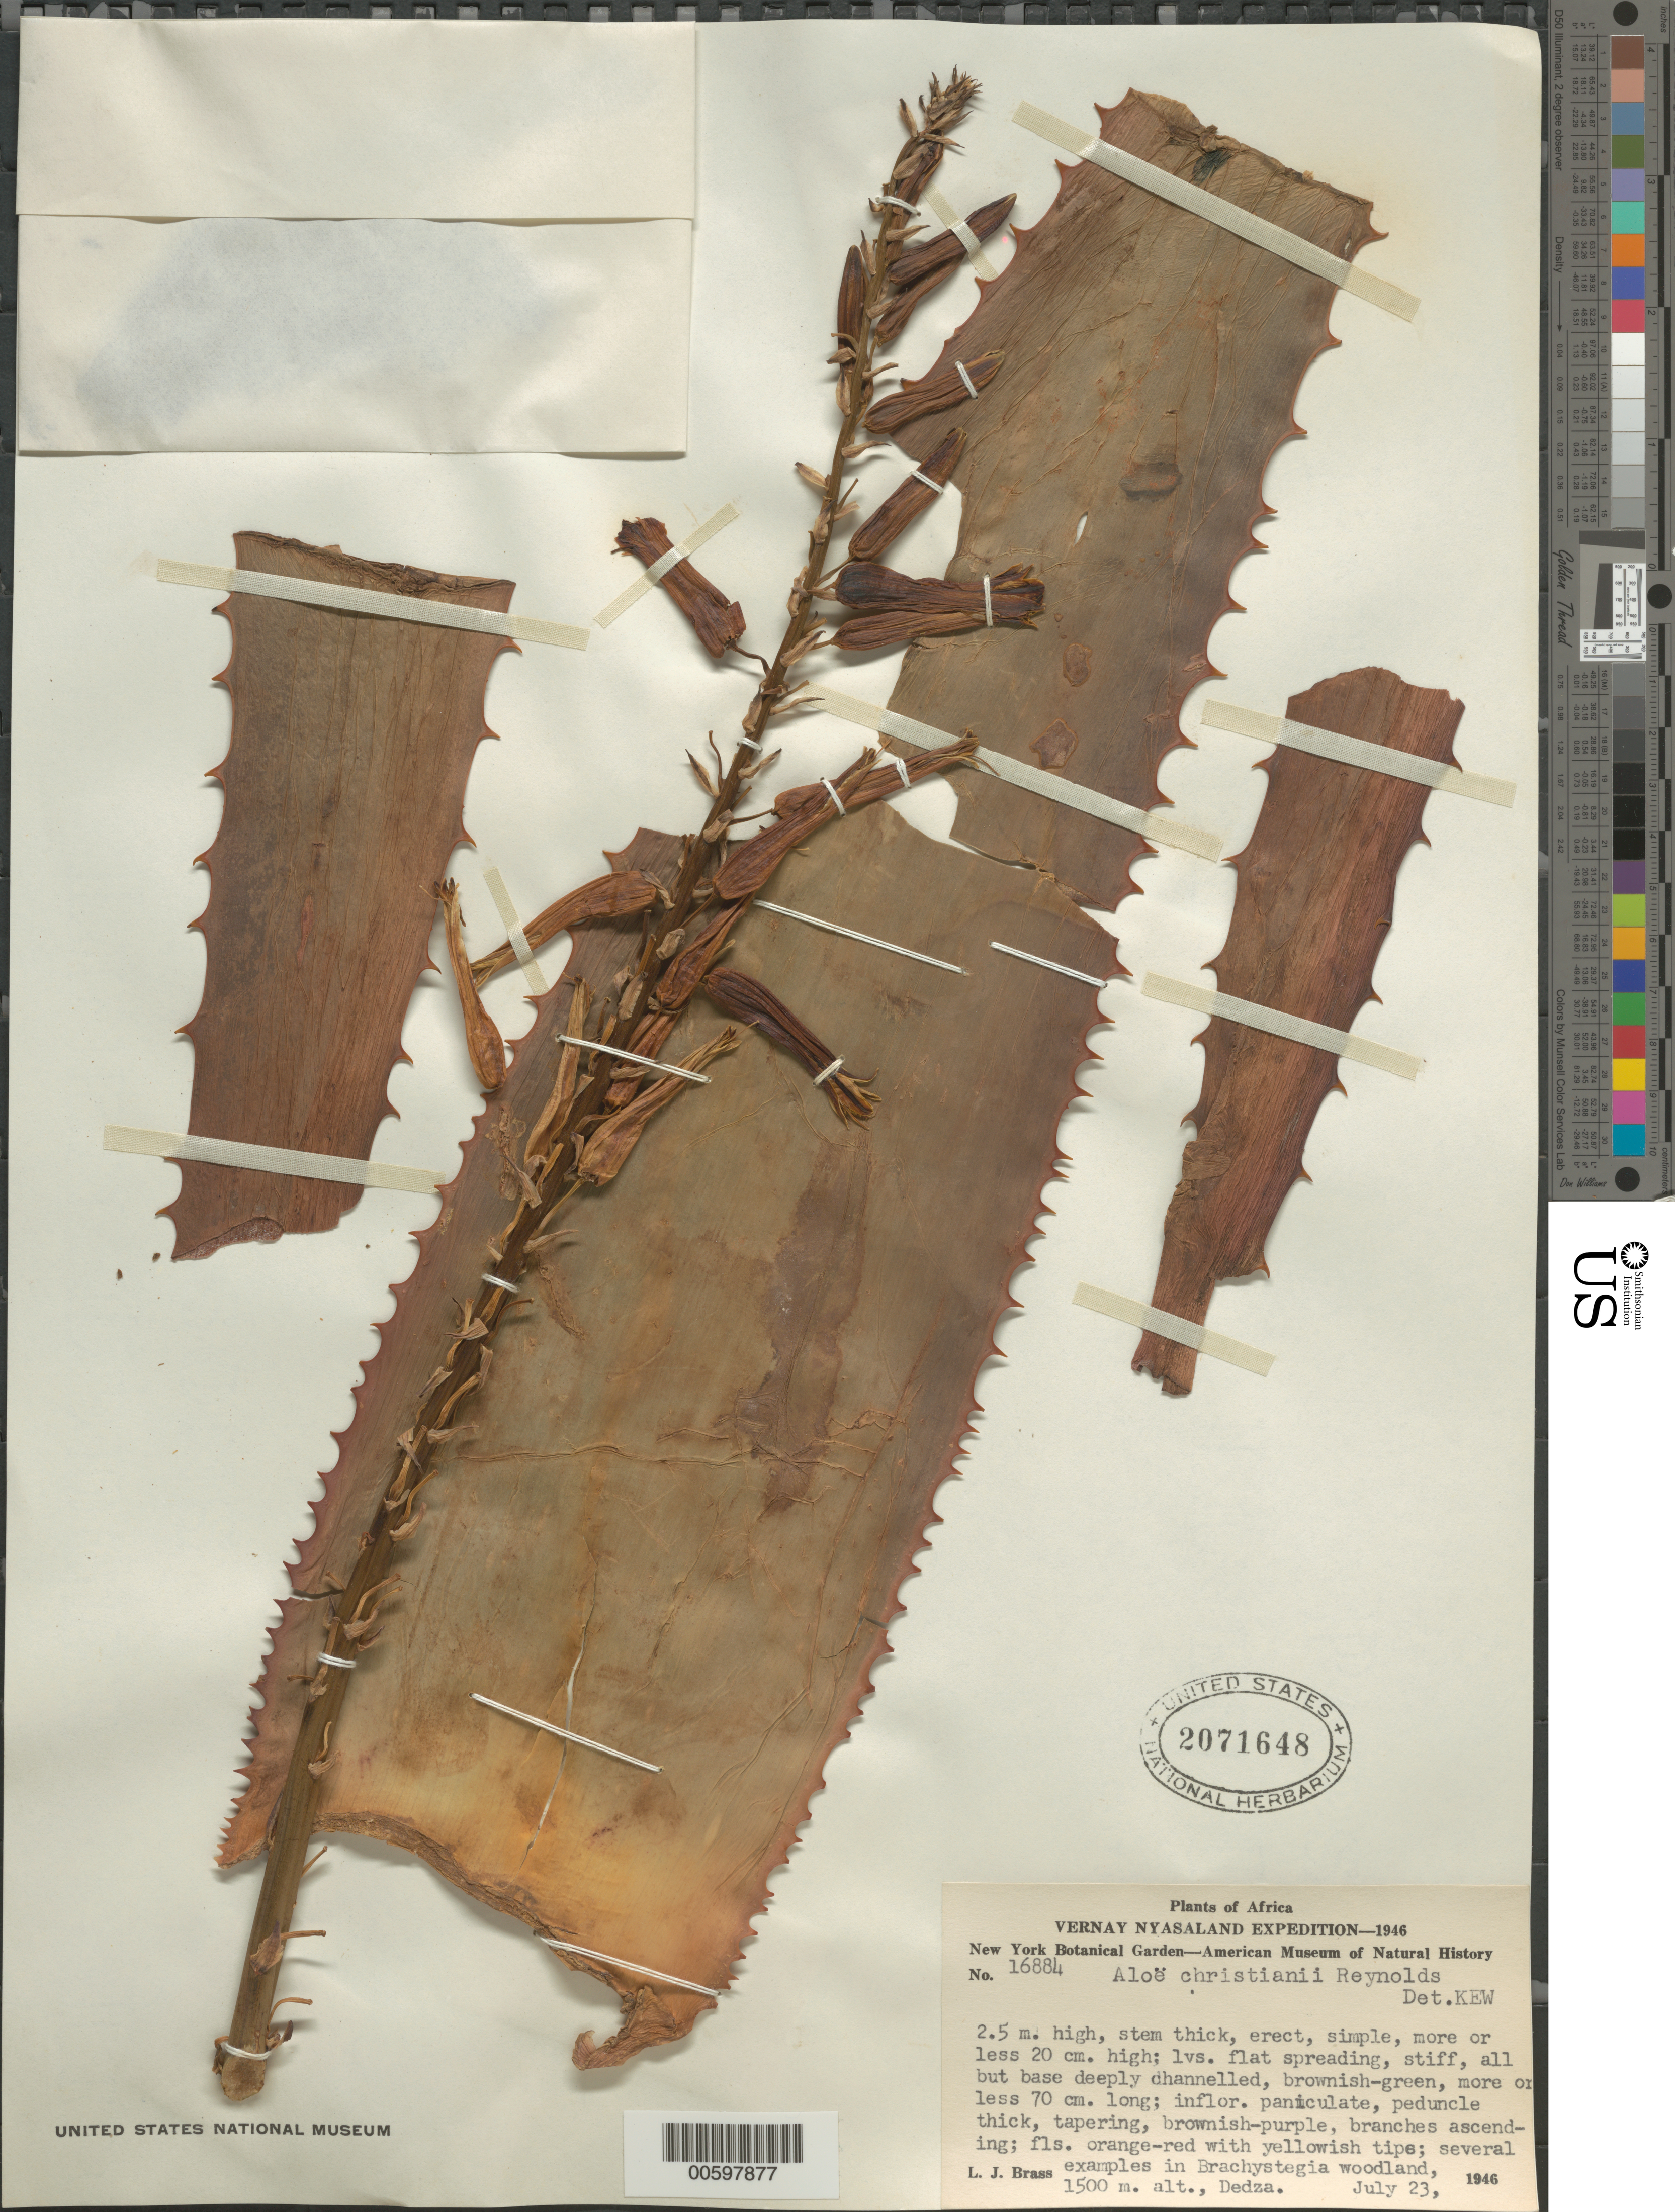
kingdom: Plantae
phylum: Tracheophyta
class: Liliopsida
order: Asparagales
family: Asphodelaceae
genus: Aloe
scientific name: Aloe christianii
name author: Reynolds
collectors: L. J. Brass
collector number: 16884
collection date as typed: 23 Jul 1946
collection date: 1946-07-23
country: Malawi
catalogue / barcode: US 2071648